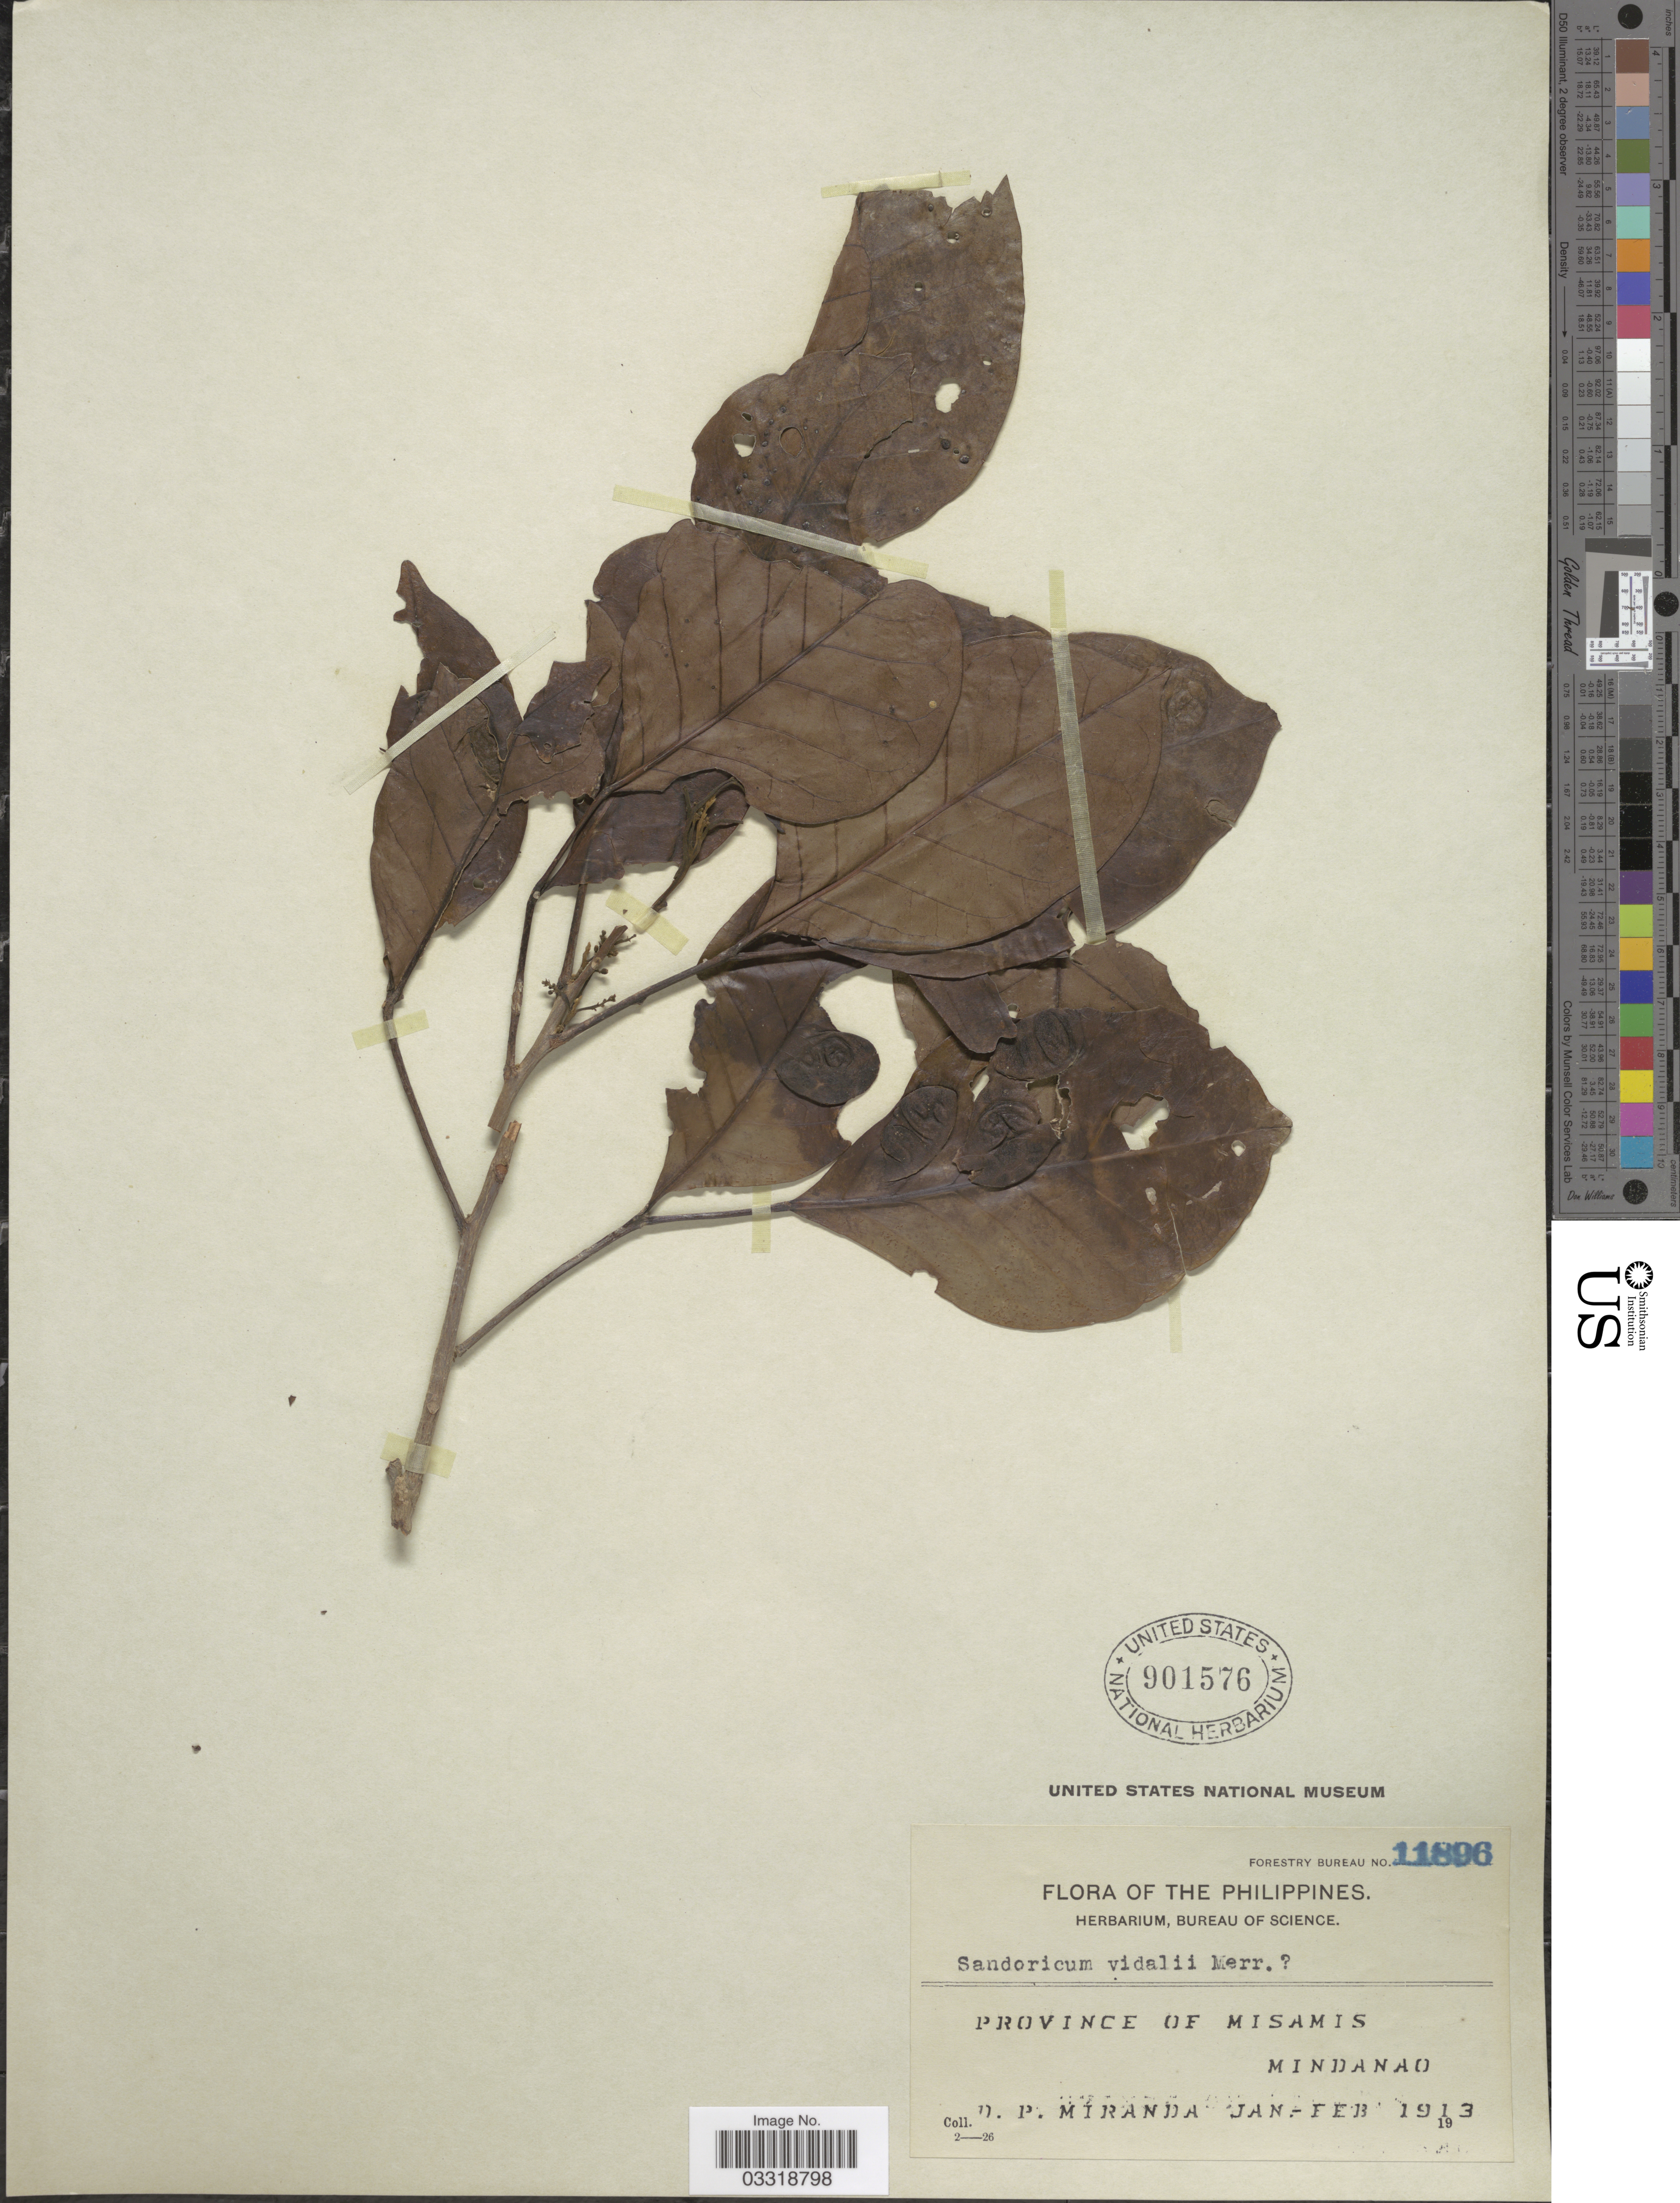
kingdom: Plantae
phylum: Tracheophyta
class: Magnoliopsida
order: Sapindales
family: Meliaceae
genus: Sandoricum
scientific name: Sandoricum koetjape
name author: (Burm. f.) Merr.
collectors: D. P. Miranda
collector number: Forestry Bureau 11896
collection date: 1913-01/1913-02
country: Philippines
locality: Province of Misamis. Mindanao.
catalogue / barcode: US 901576